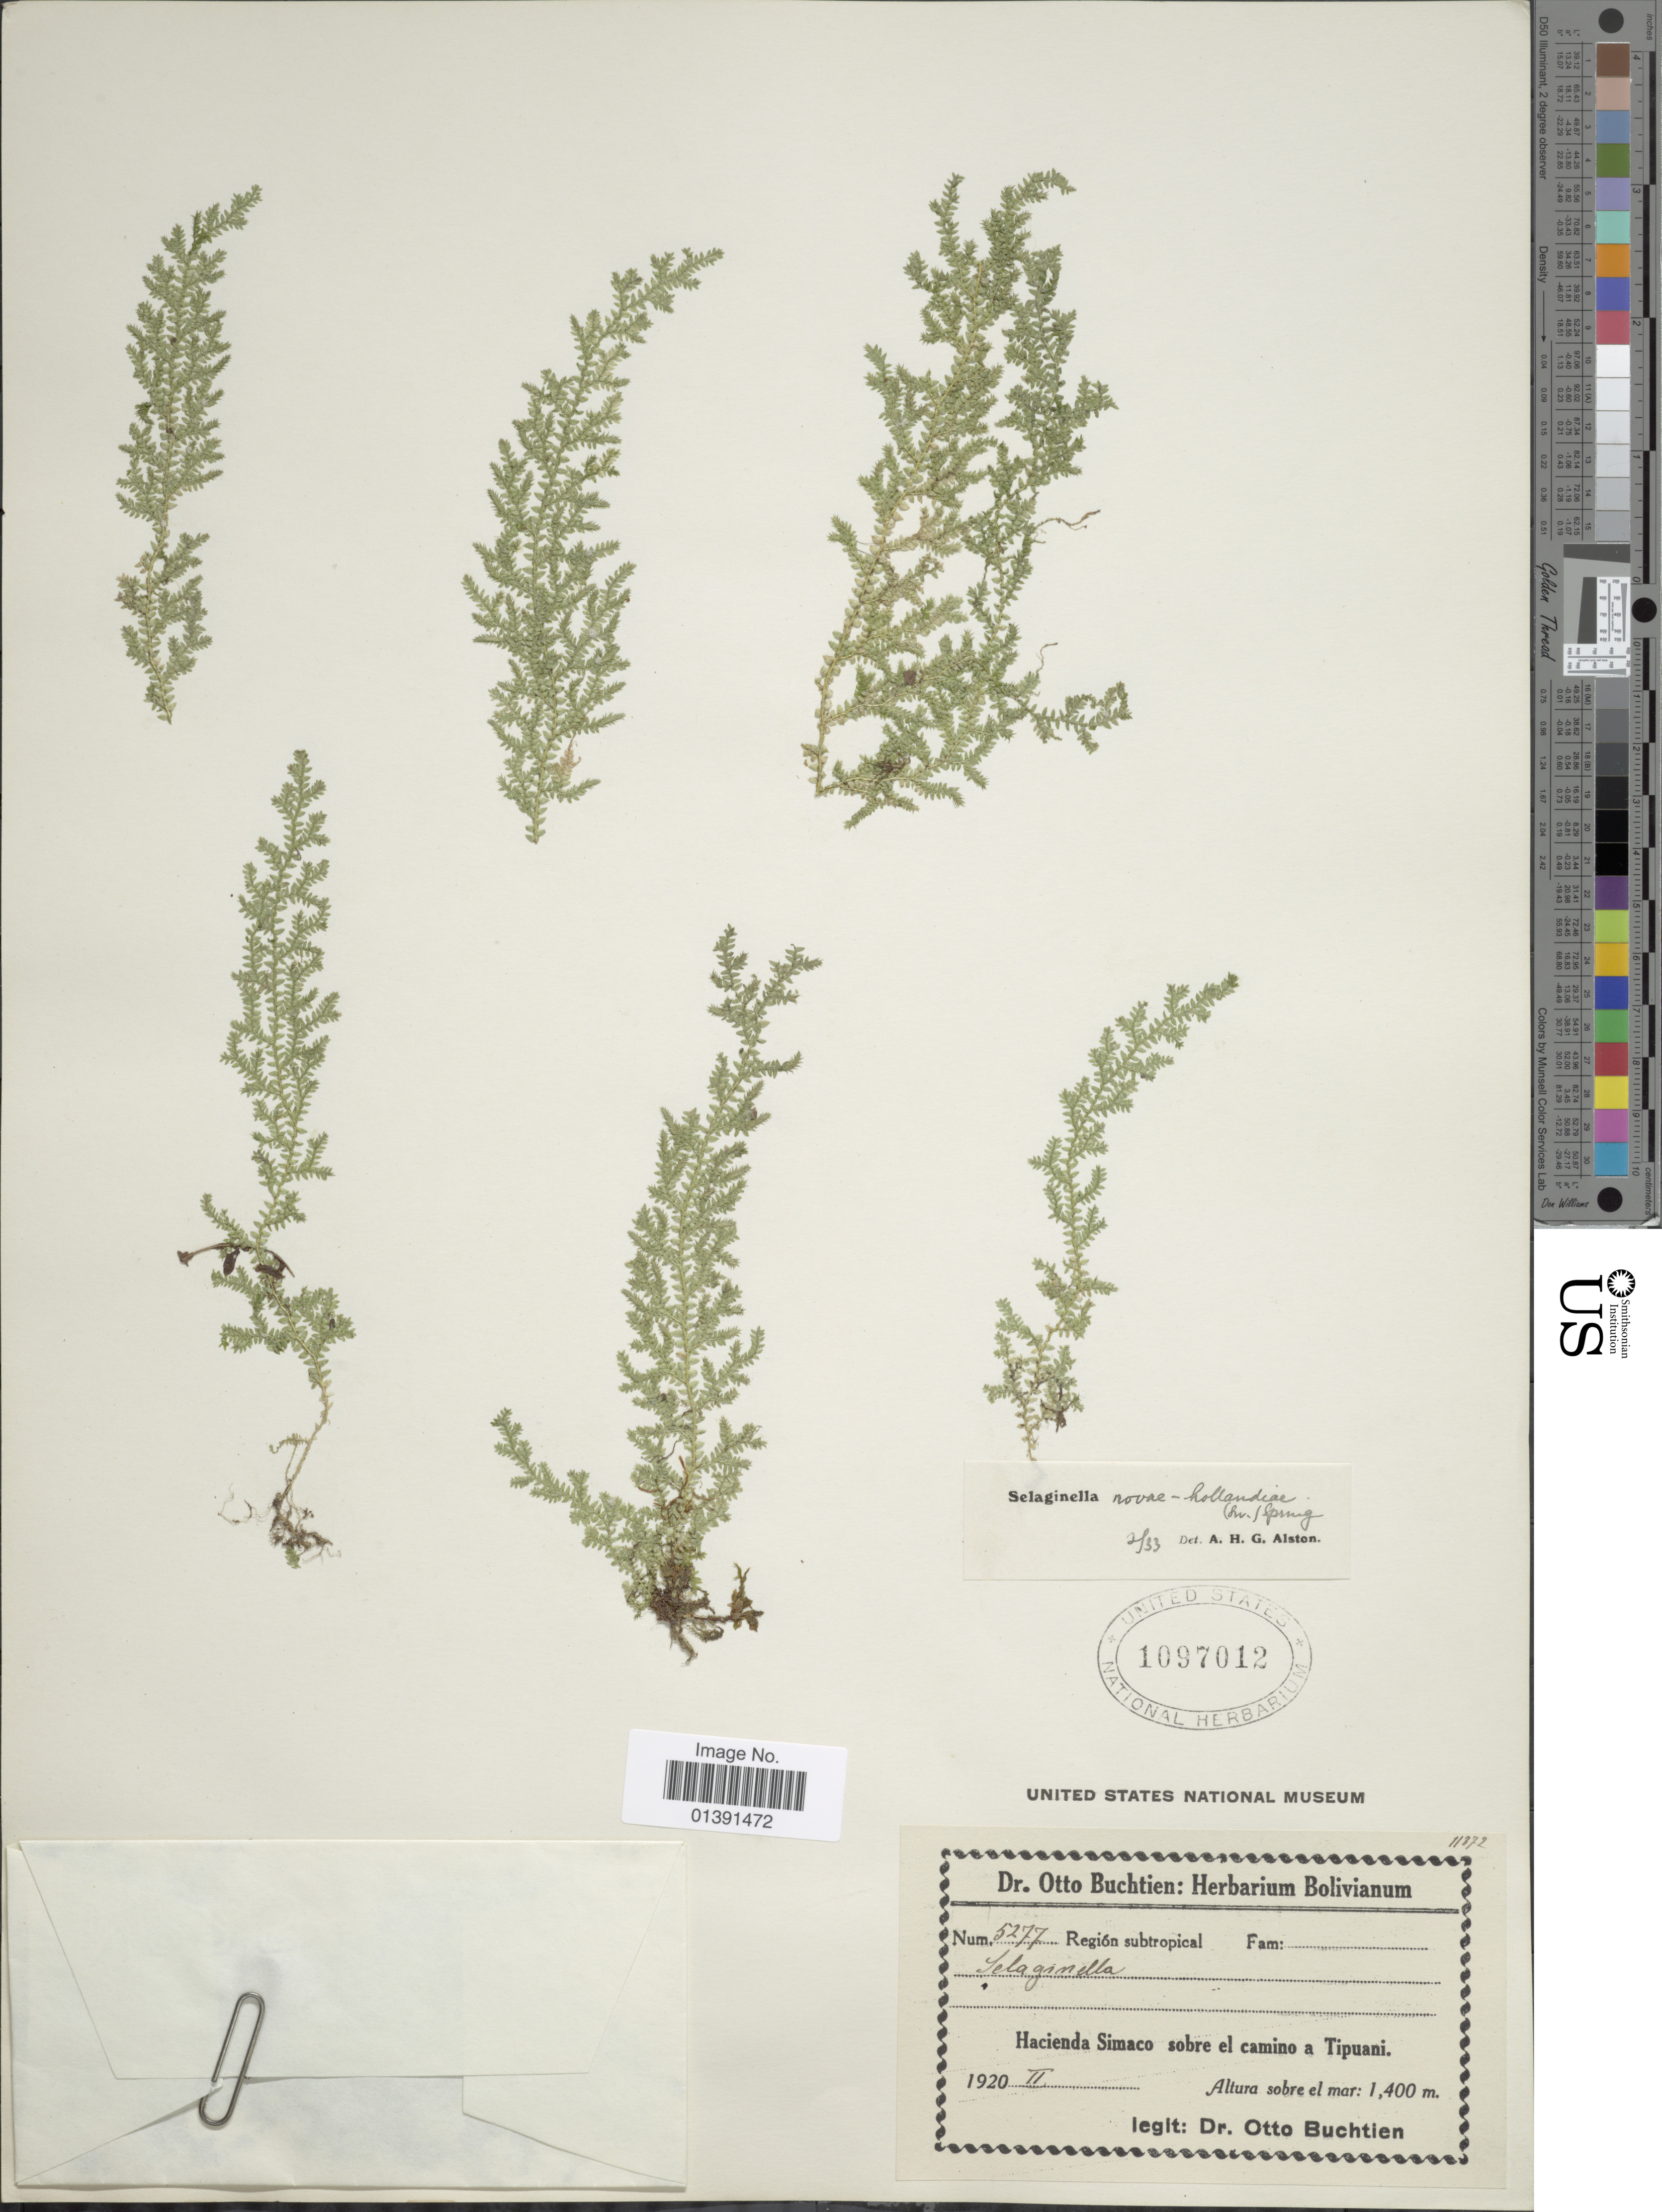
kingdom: Plantae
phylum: Tracheophyta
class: Lycopodiopsida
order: Selaginellales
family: Selaginellaceae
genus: Selaginella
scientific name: Selaginella novae-hollandiae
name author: (Sw.) Spring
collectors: O. Buchtien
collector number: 5277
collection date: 1920-02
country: Bolivia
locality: Hacienda Simaco sobre el camino a Tipuani, Region subtropical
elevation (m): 1400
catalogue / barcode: US 1097012